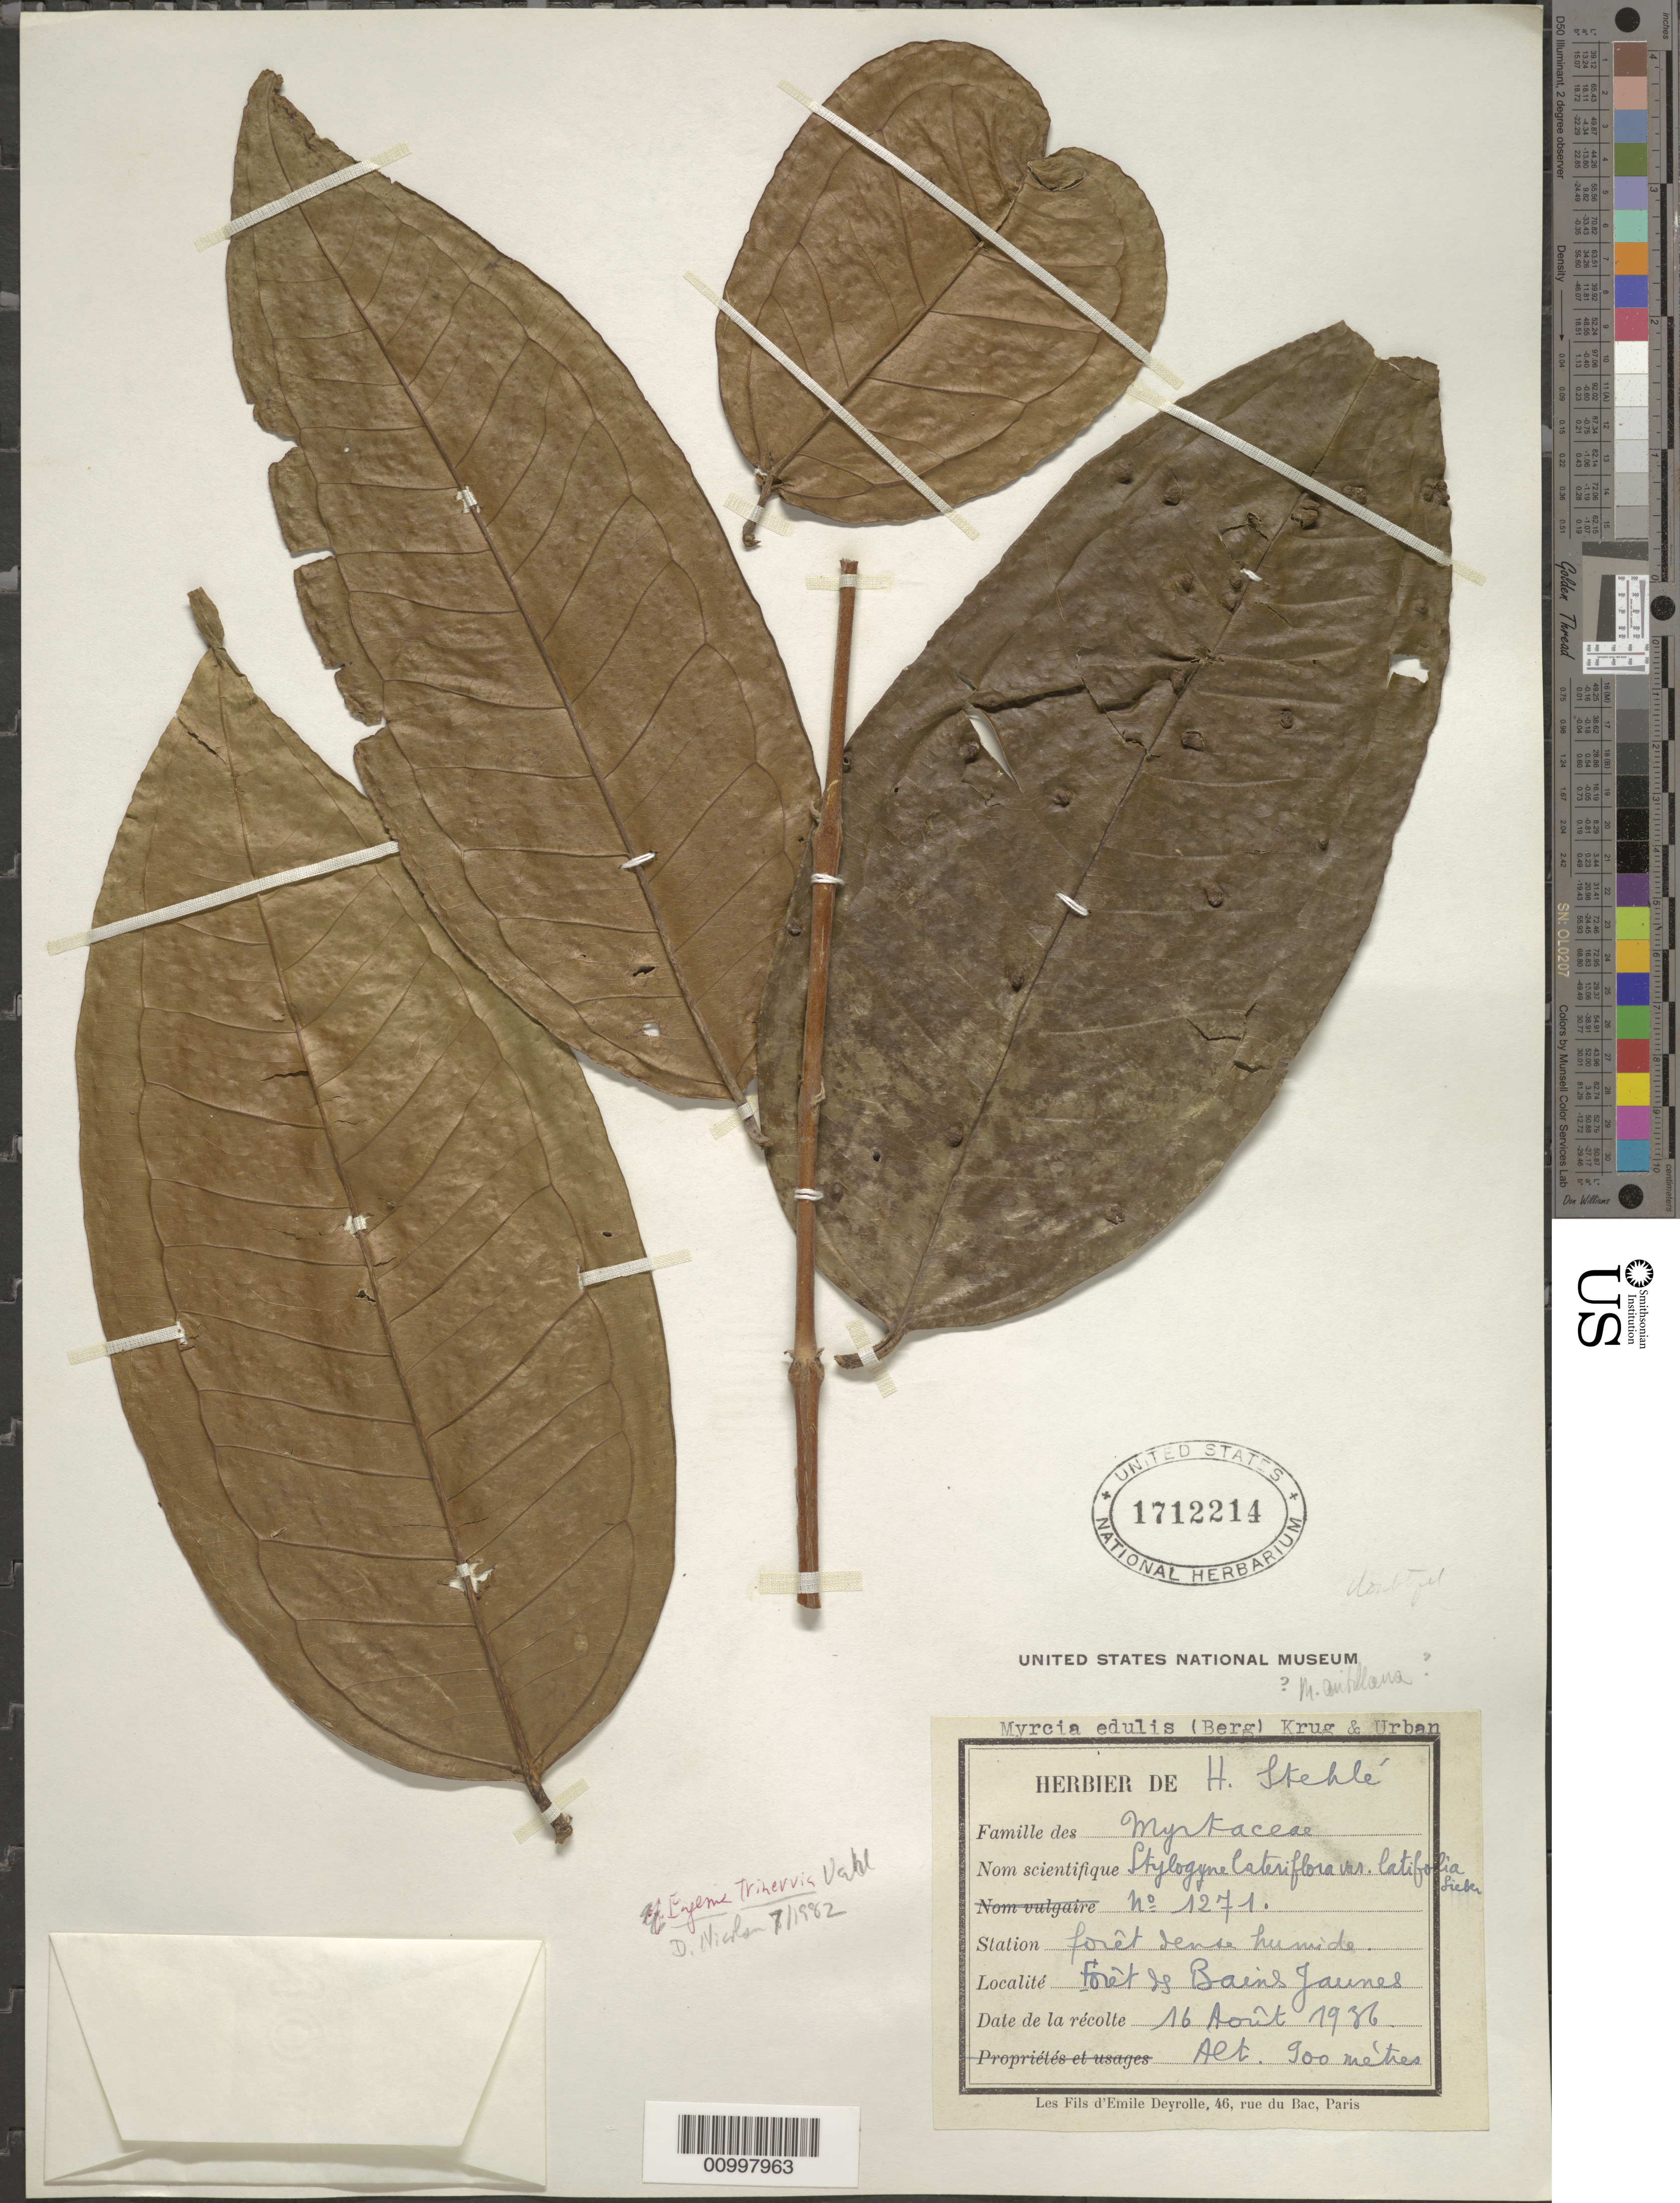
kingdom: Plantae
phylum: Tracheophyta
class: Magnoliopsida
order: Myrtales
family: Myrtaceae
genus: Eugenia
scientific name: Eugenia trinervia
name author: Vahl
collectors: H. Stehlé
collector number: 1271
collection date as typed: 16 Aug 1936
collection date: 1936-08-16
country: Guadeloupe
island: Basse Terre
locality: Bains Jaunes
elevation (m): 900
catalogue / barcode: US 1712214